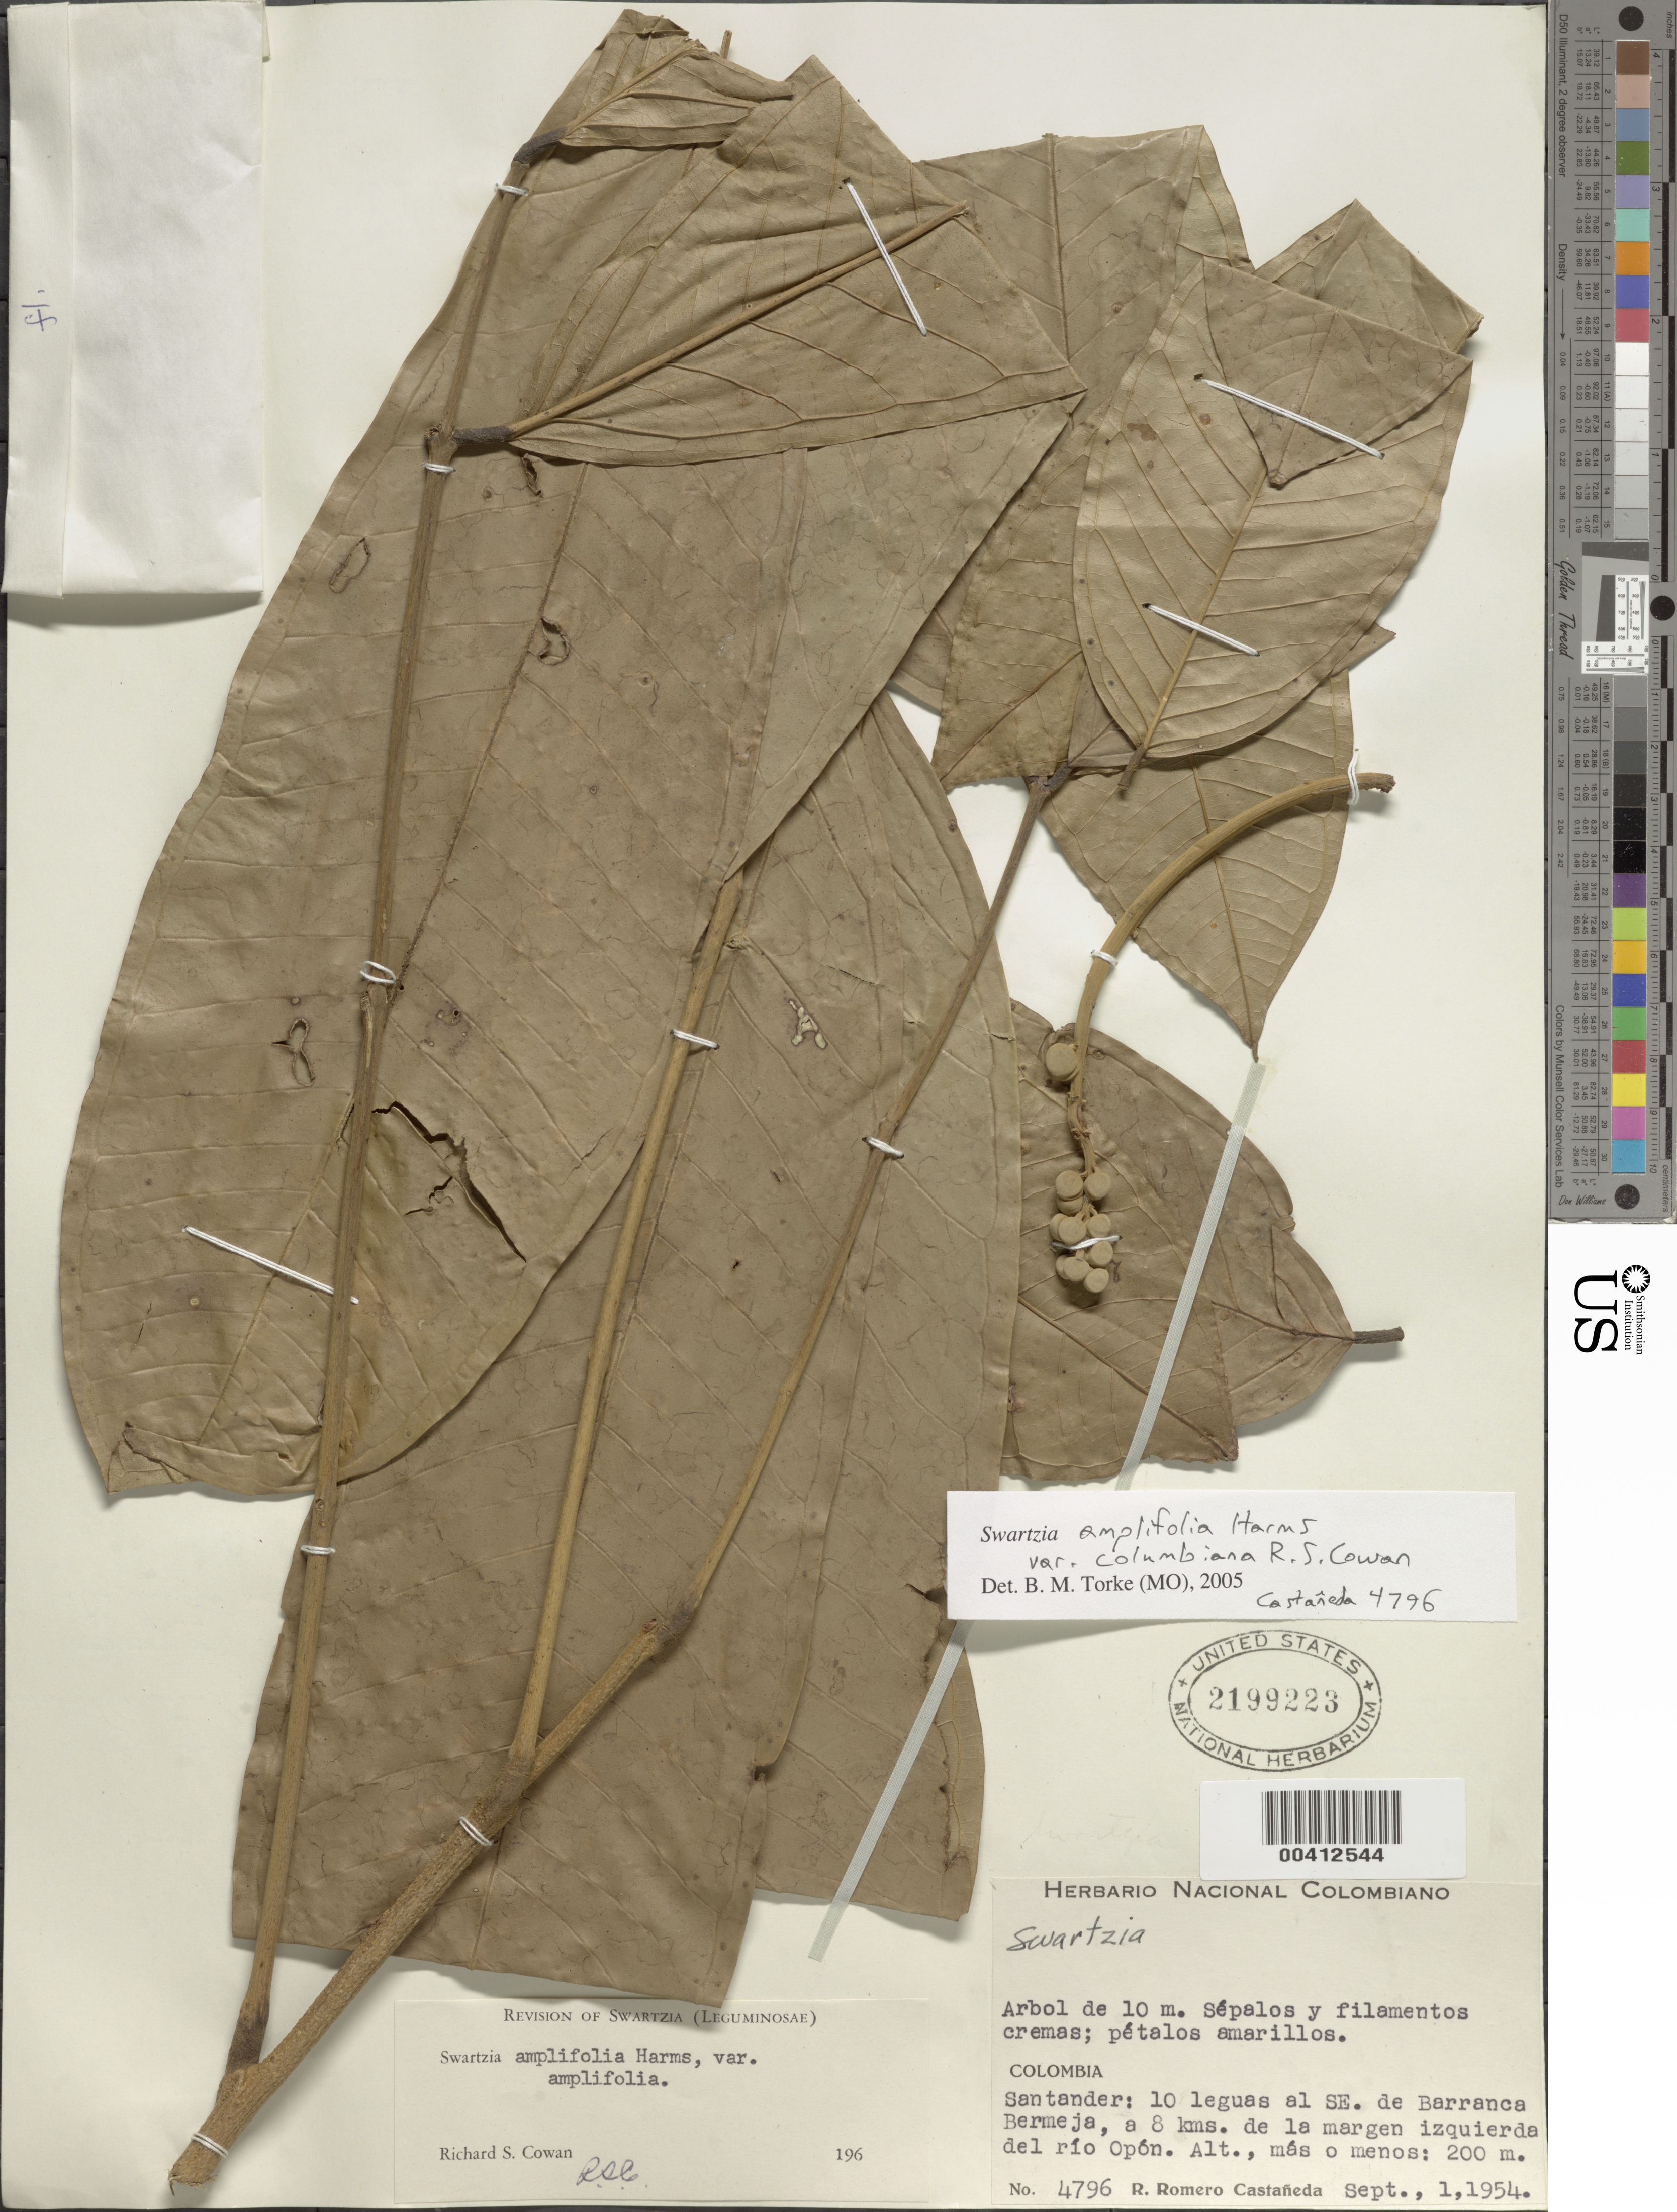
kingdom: Plantae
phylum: Tracheophyta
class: Magnoliopsida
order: Fabales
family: Fabaceae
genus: Swartzia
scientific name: Swartzia amplifolia var. colombiana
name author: R.S. Cowan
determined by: Cowan, R. S.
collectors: R. Romero Castañeda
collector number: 4796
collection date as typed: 01 Sep 1954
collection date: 1954-09-01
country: Colombia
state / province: Santander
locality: Barrancabermeja, 10 leguas SE, 8 kms de la Margen Izquierda del Rio Opon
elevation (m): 200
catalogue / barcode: US 2199223